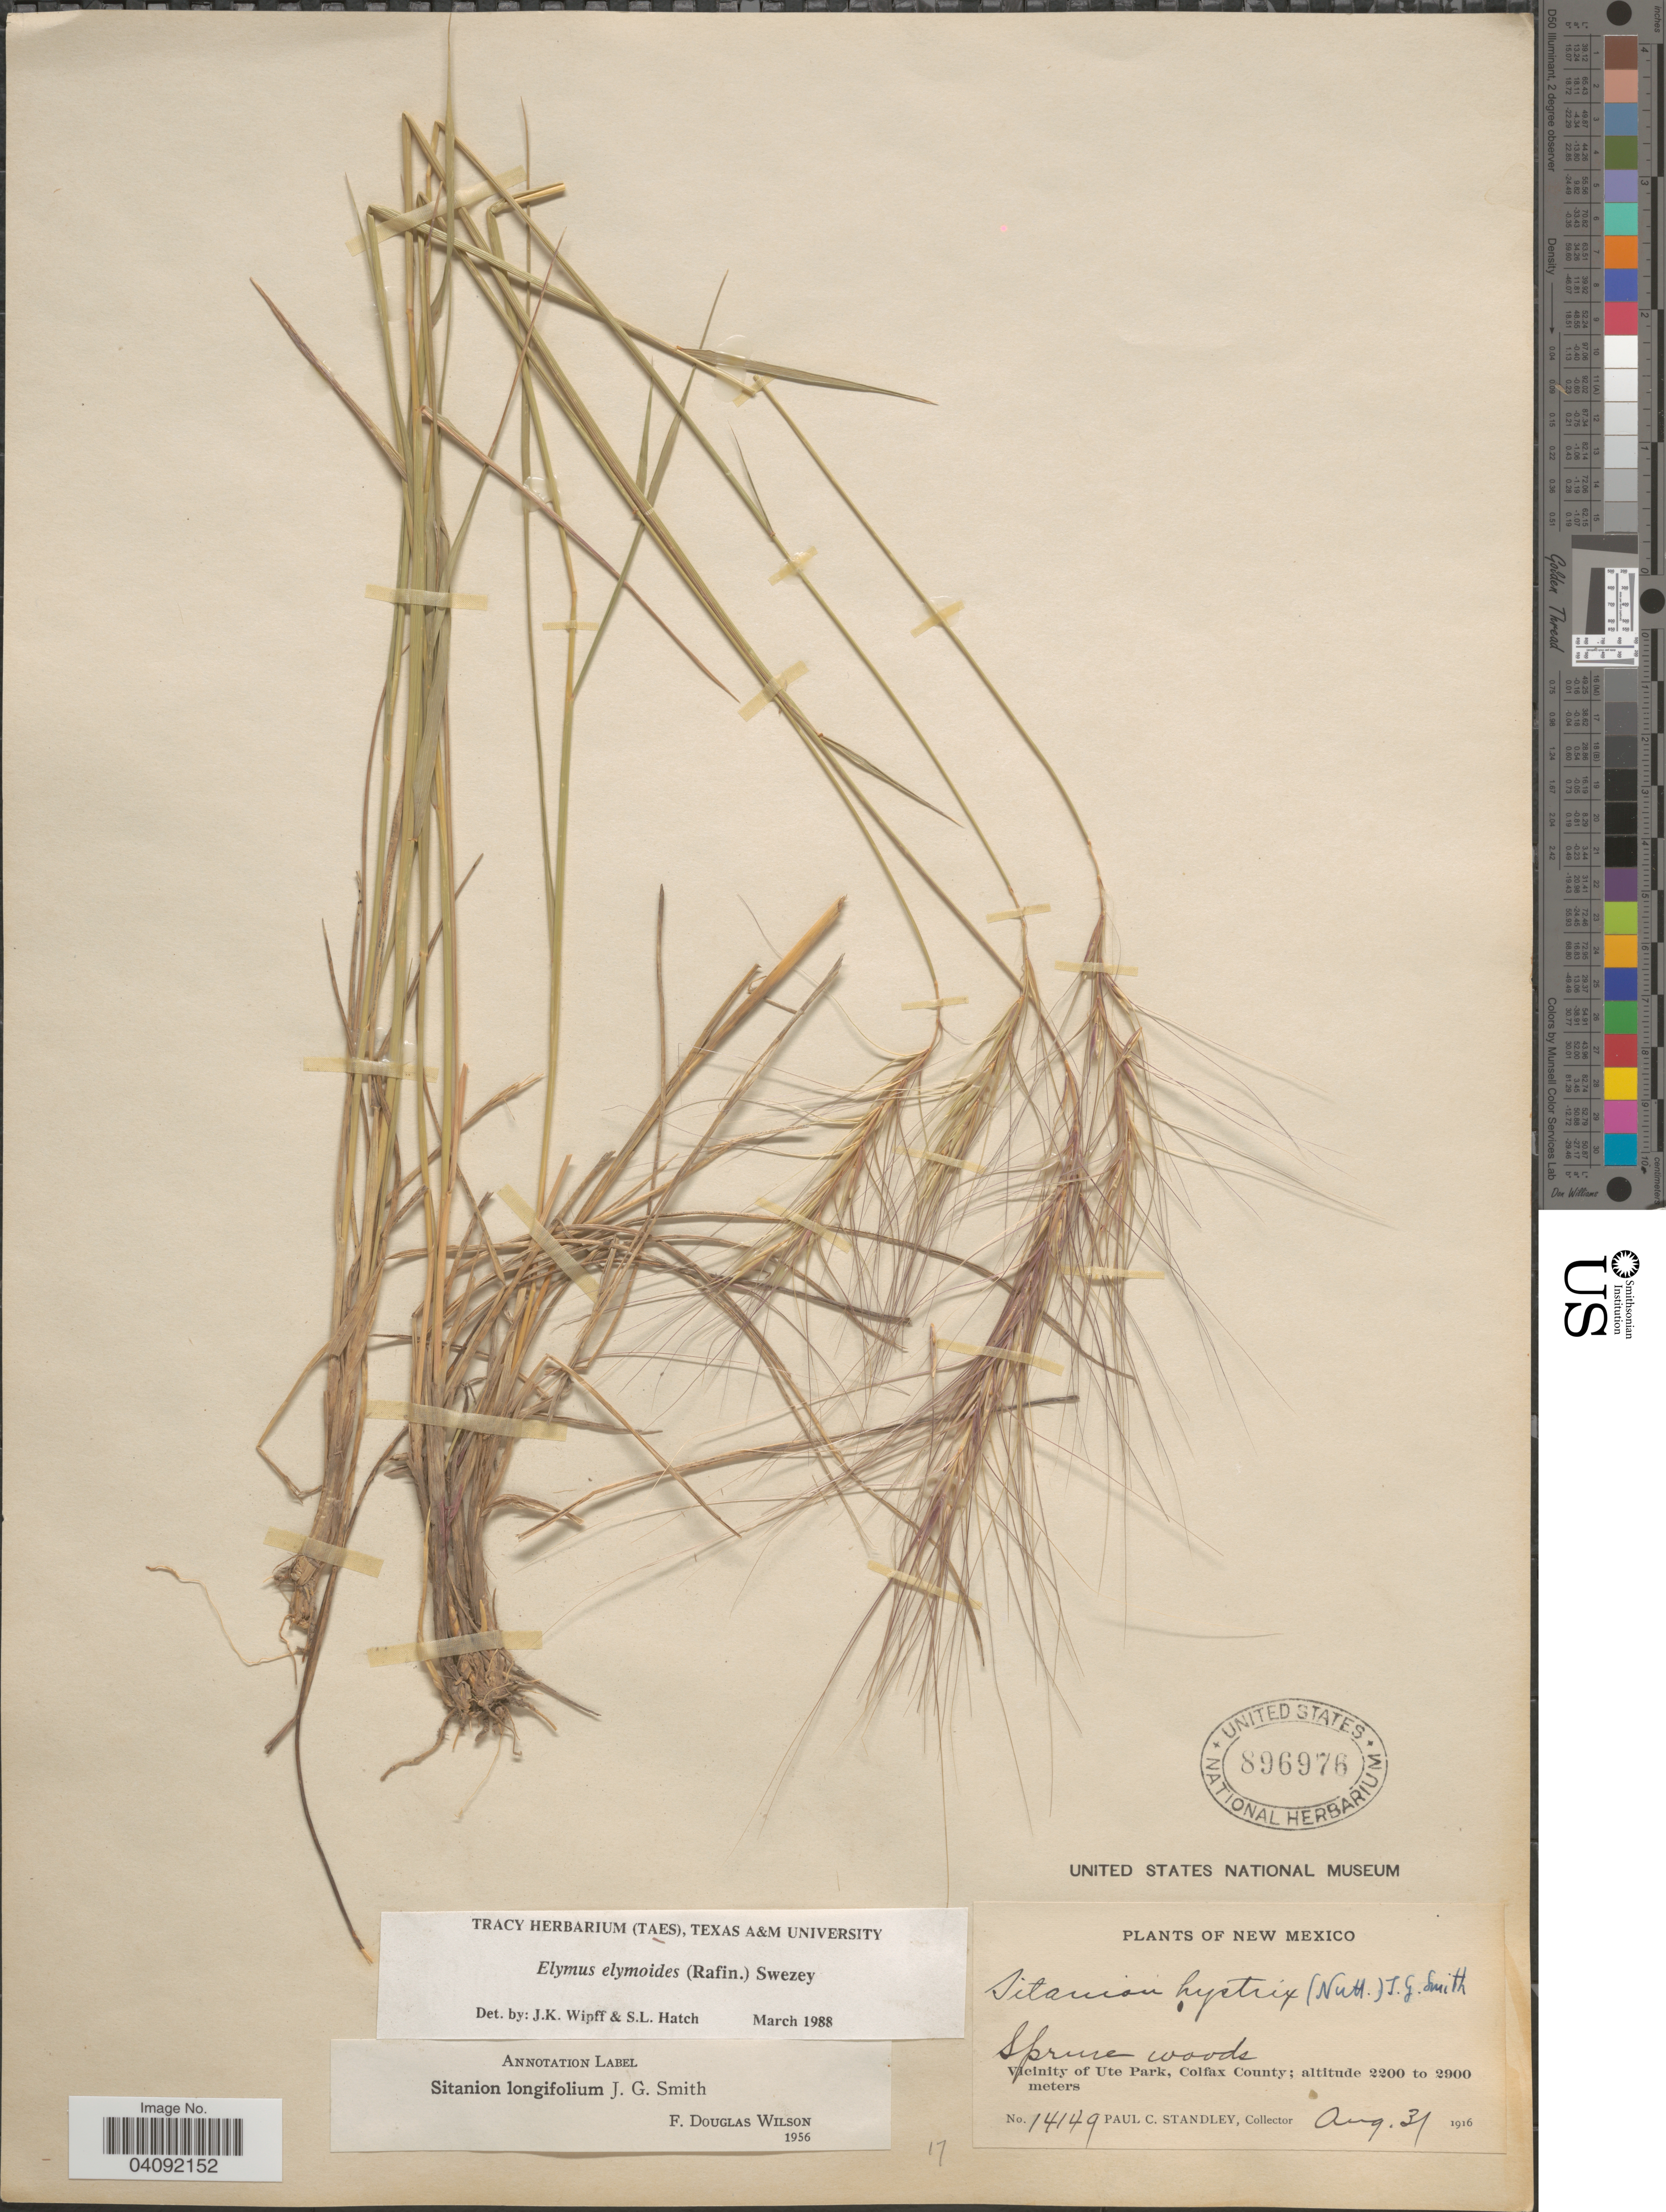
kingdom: Plantae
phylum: Tracheophyta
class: Liliopsida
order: Poales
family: Poaceae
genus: Elymus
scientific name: Elymus elymoides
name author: (Raf.) Swezey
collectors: P. C. Standley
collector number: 14149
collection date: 1916-08-31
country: United States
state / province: New Mexico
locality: Spruce woods. Vicinity of Ute Park, Colfax County.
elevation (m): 2200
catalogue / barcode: US 896976